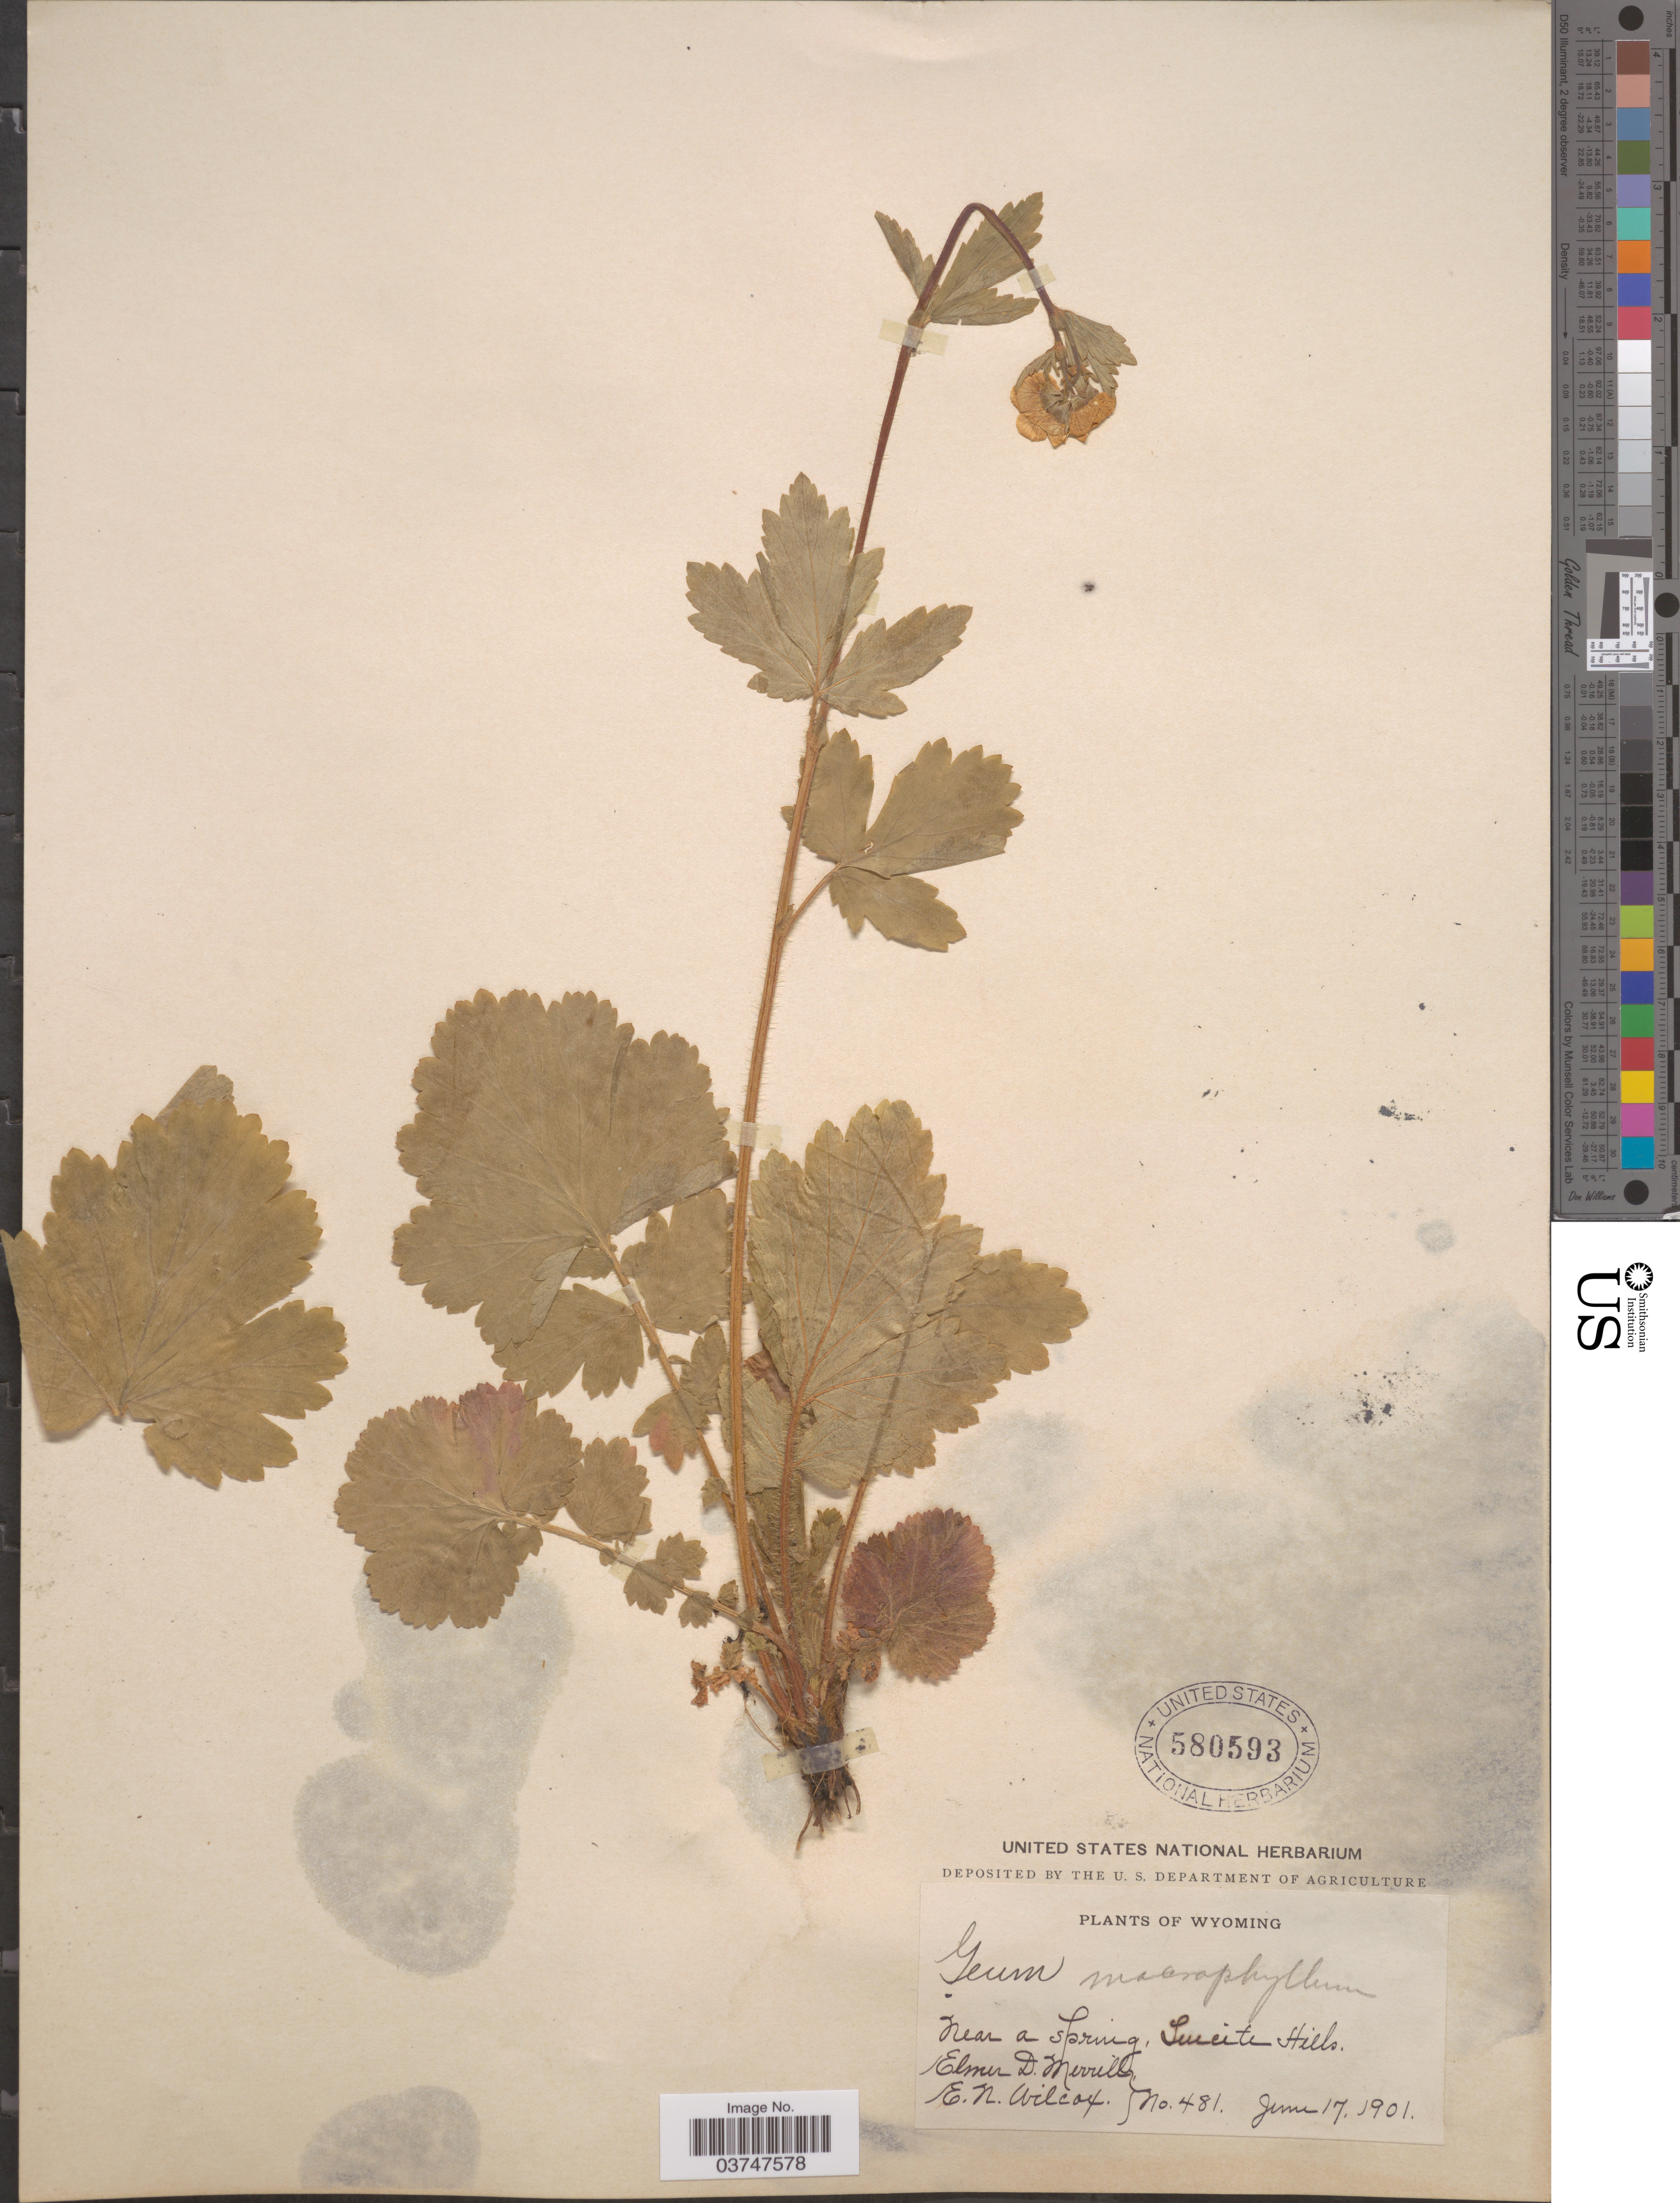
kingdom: Plantae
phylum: Tracheophyta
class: Magnoliopsida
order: Rosales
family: Rosaceae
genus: Geum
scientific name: Geum macrophyllum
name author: Willd.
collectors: E. D. Merrill & E. Wilcox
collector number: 481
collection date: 1901-06-17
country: United States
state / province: Wyoming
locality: Near a spring, Leucite Hills.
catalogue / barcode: US 580593